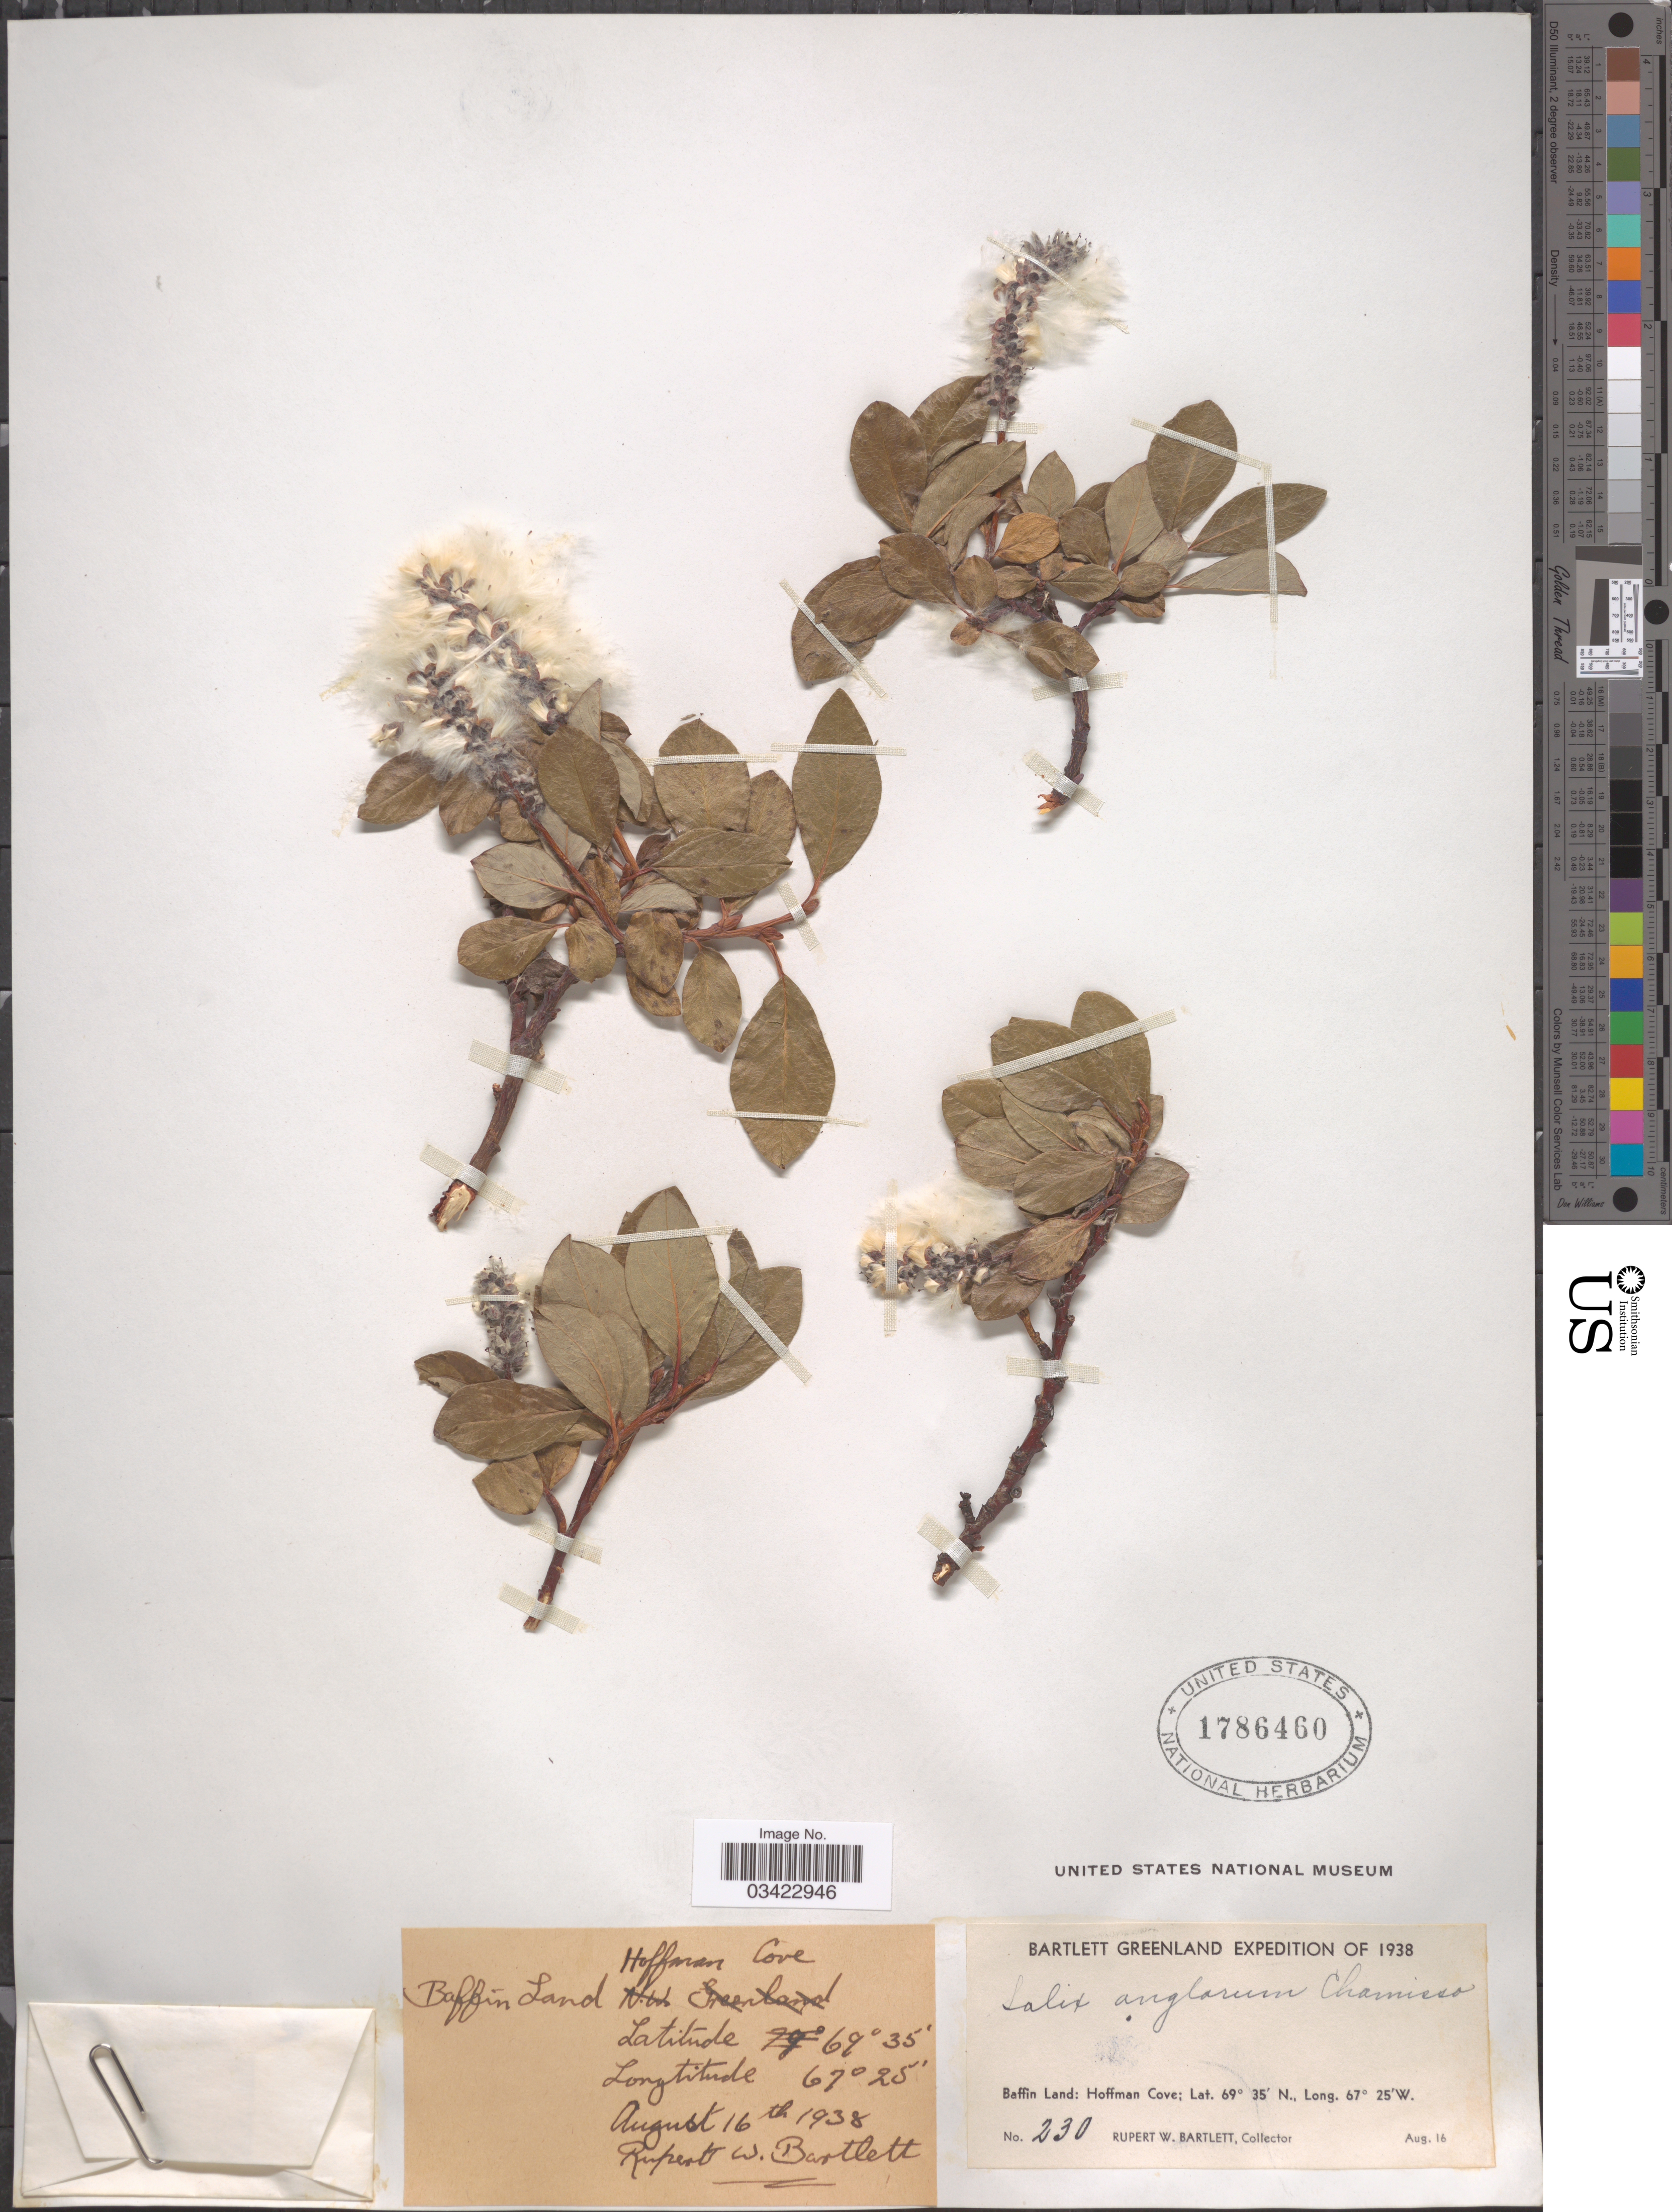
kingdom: Plantae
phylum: Tracheophyta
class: Magnoliopsida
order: Malpighiales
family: Salicaceae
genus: Salix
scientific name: Salix anglorum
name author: Cham.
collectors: R. W. Bartlett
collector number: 230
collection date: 1938-08-16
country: Canada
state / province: Nunavut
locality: Baffin Land: Hoffman Cove.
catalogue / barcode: US 1786460